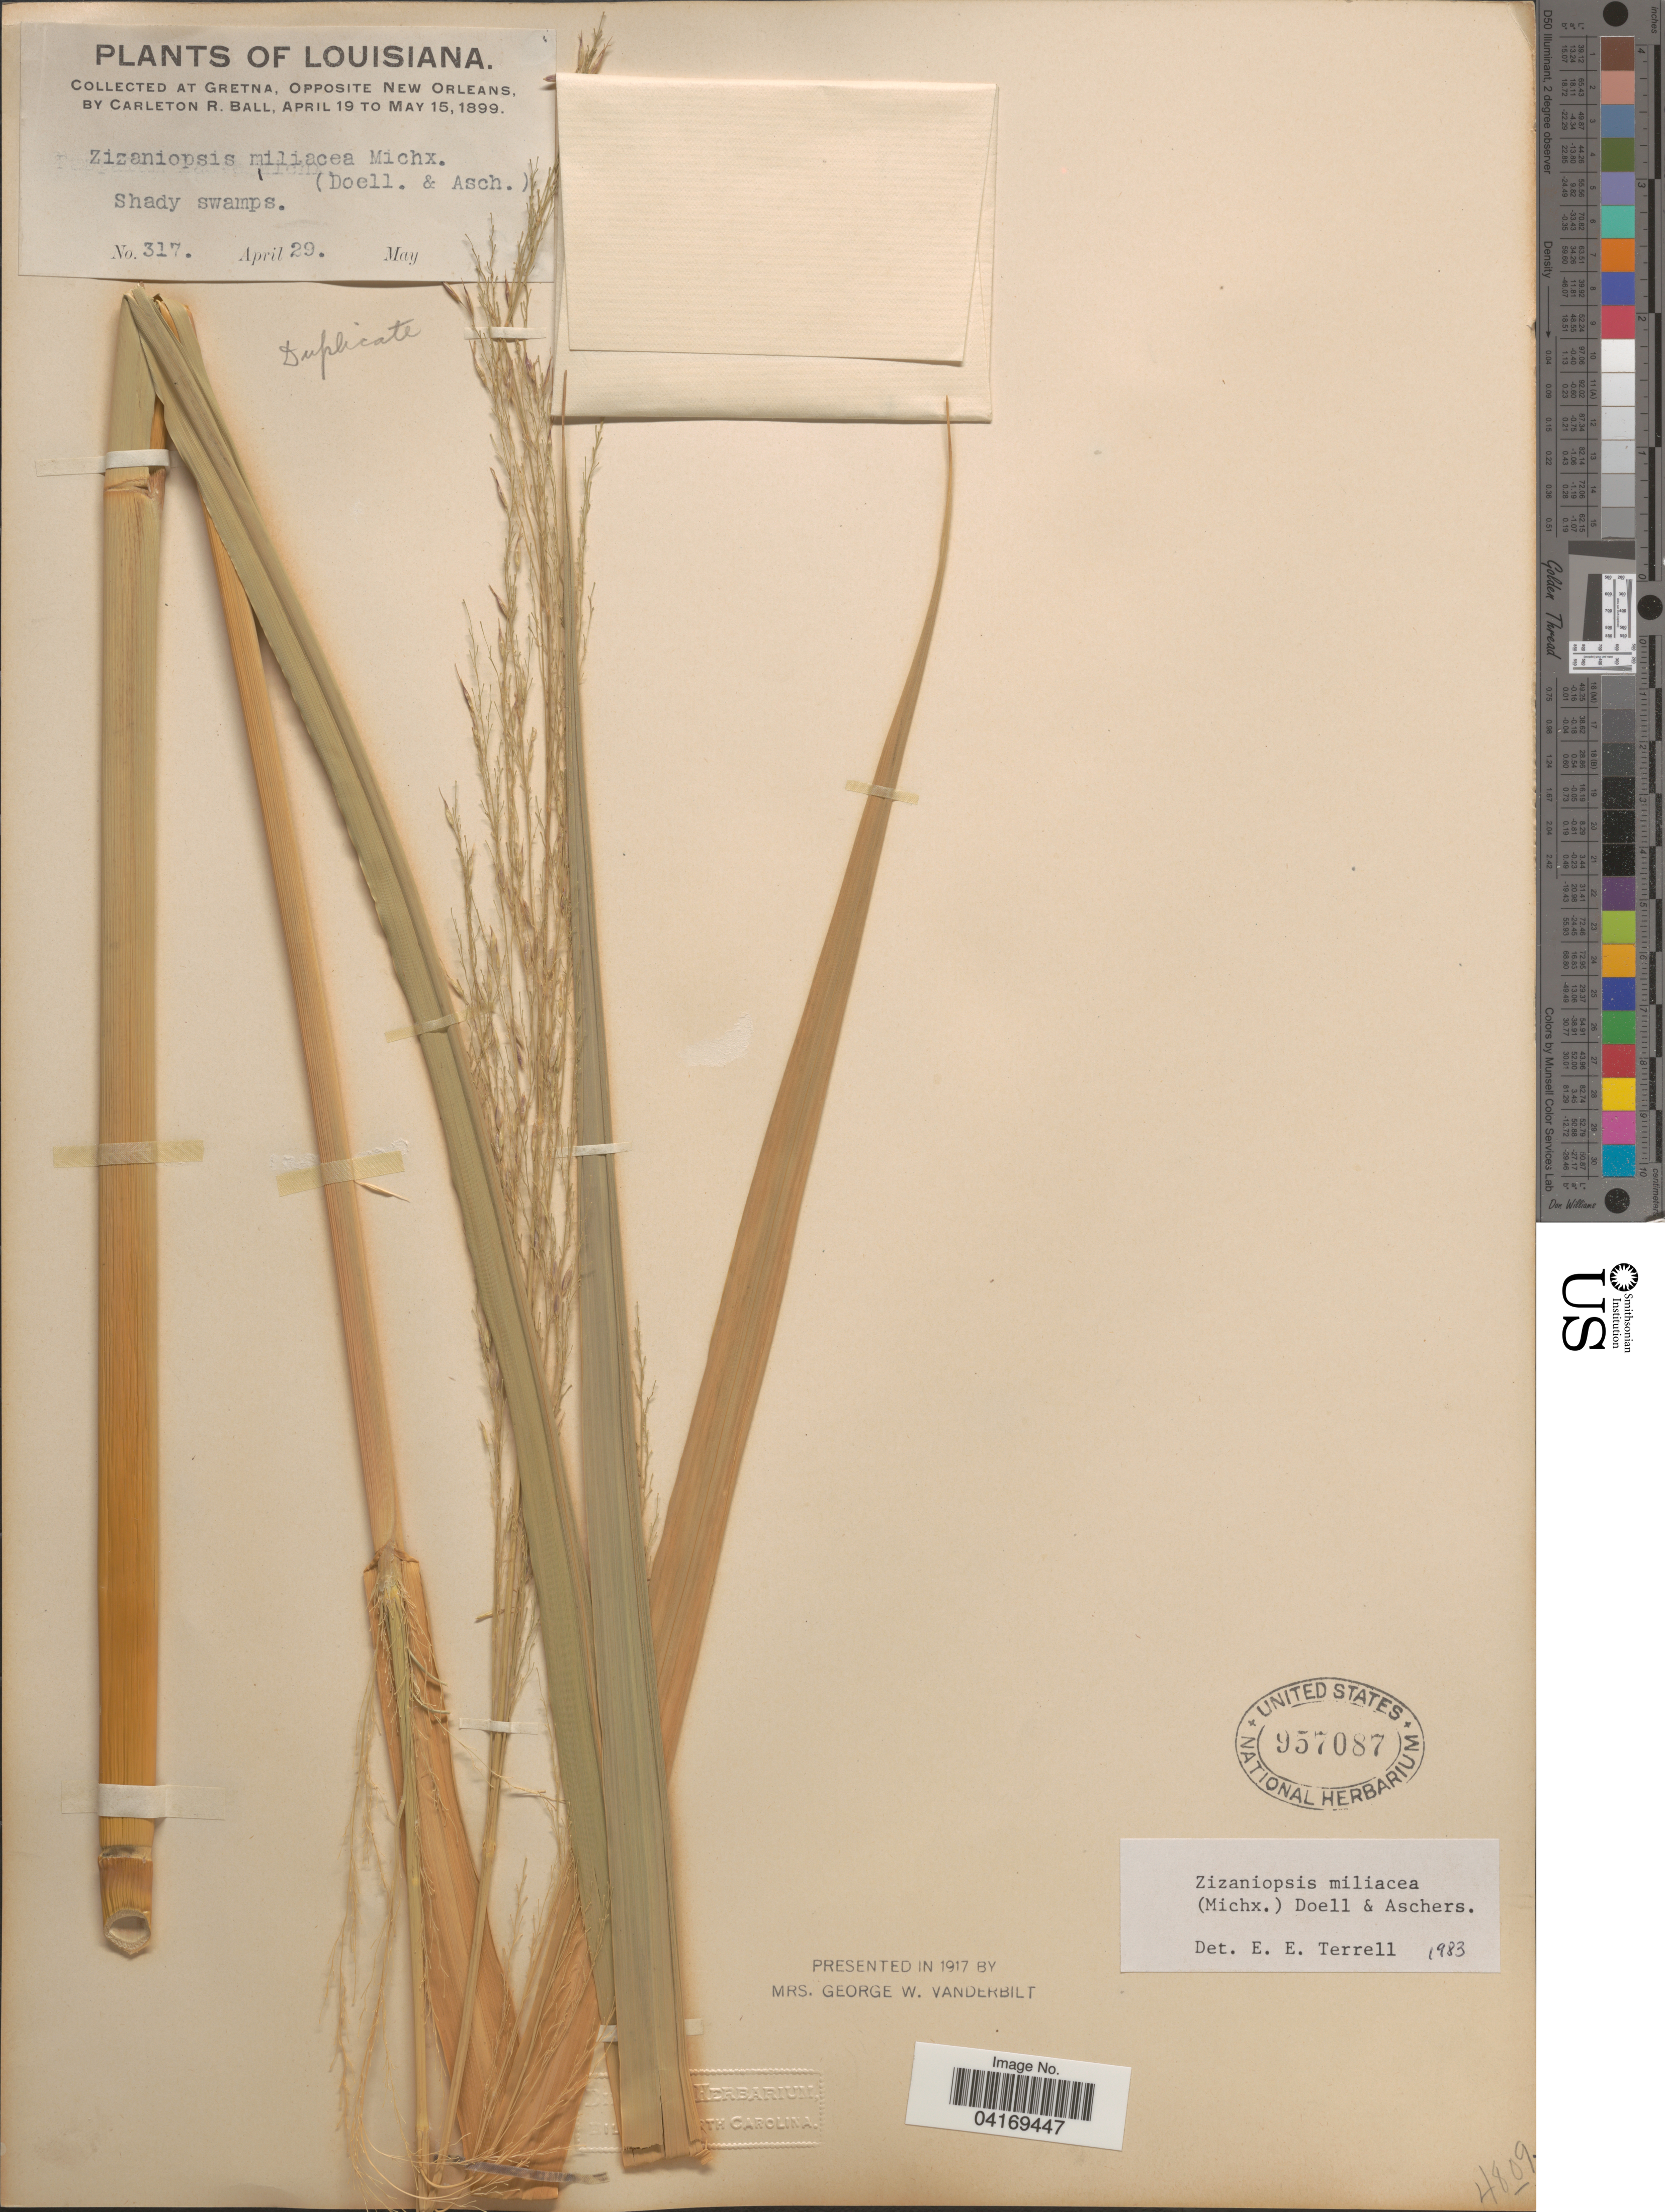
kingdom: Plantae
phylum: Tracheophyta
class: Liliopsida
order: Poales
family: Poaceae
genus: Zizaniopsis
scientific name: Zizaniopsis miliacea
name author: (Michx.) Döll & Asch.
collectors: C. R. Ball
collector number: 317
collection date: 1899-04-29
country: United States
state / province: Louisiana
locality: At Gretna, Opposite New Orleans.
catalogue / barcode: US 957087